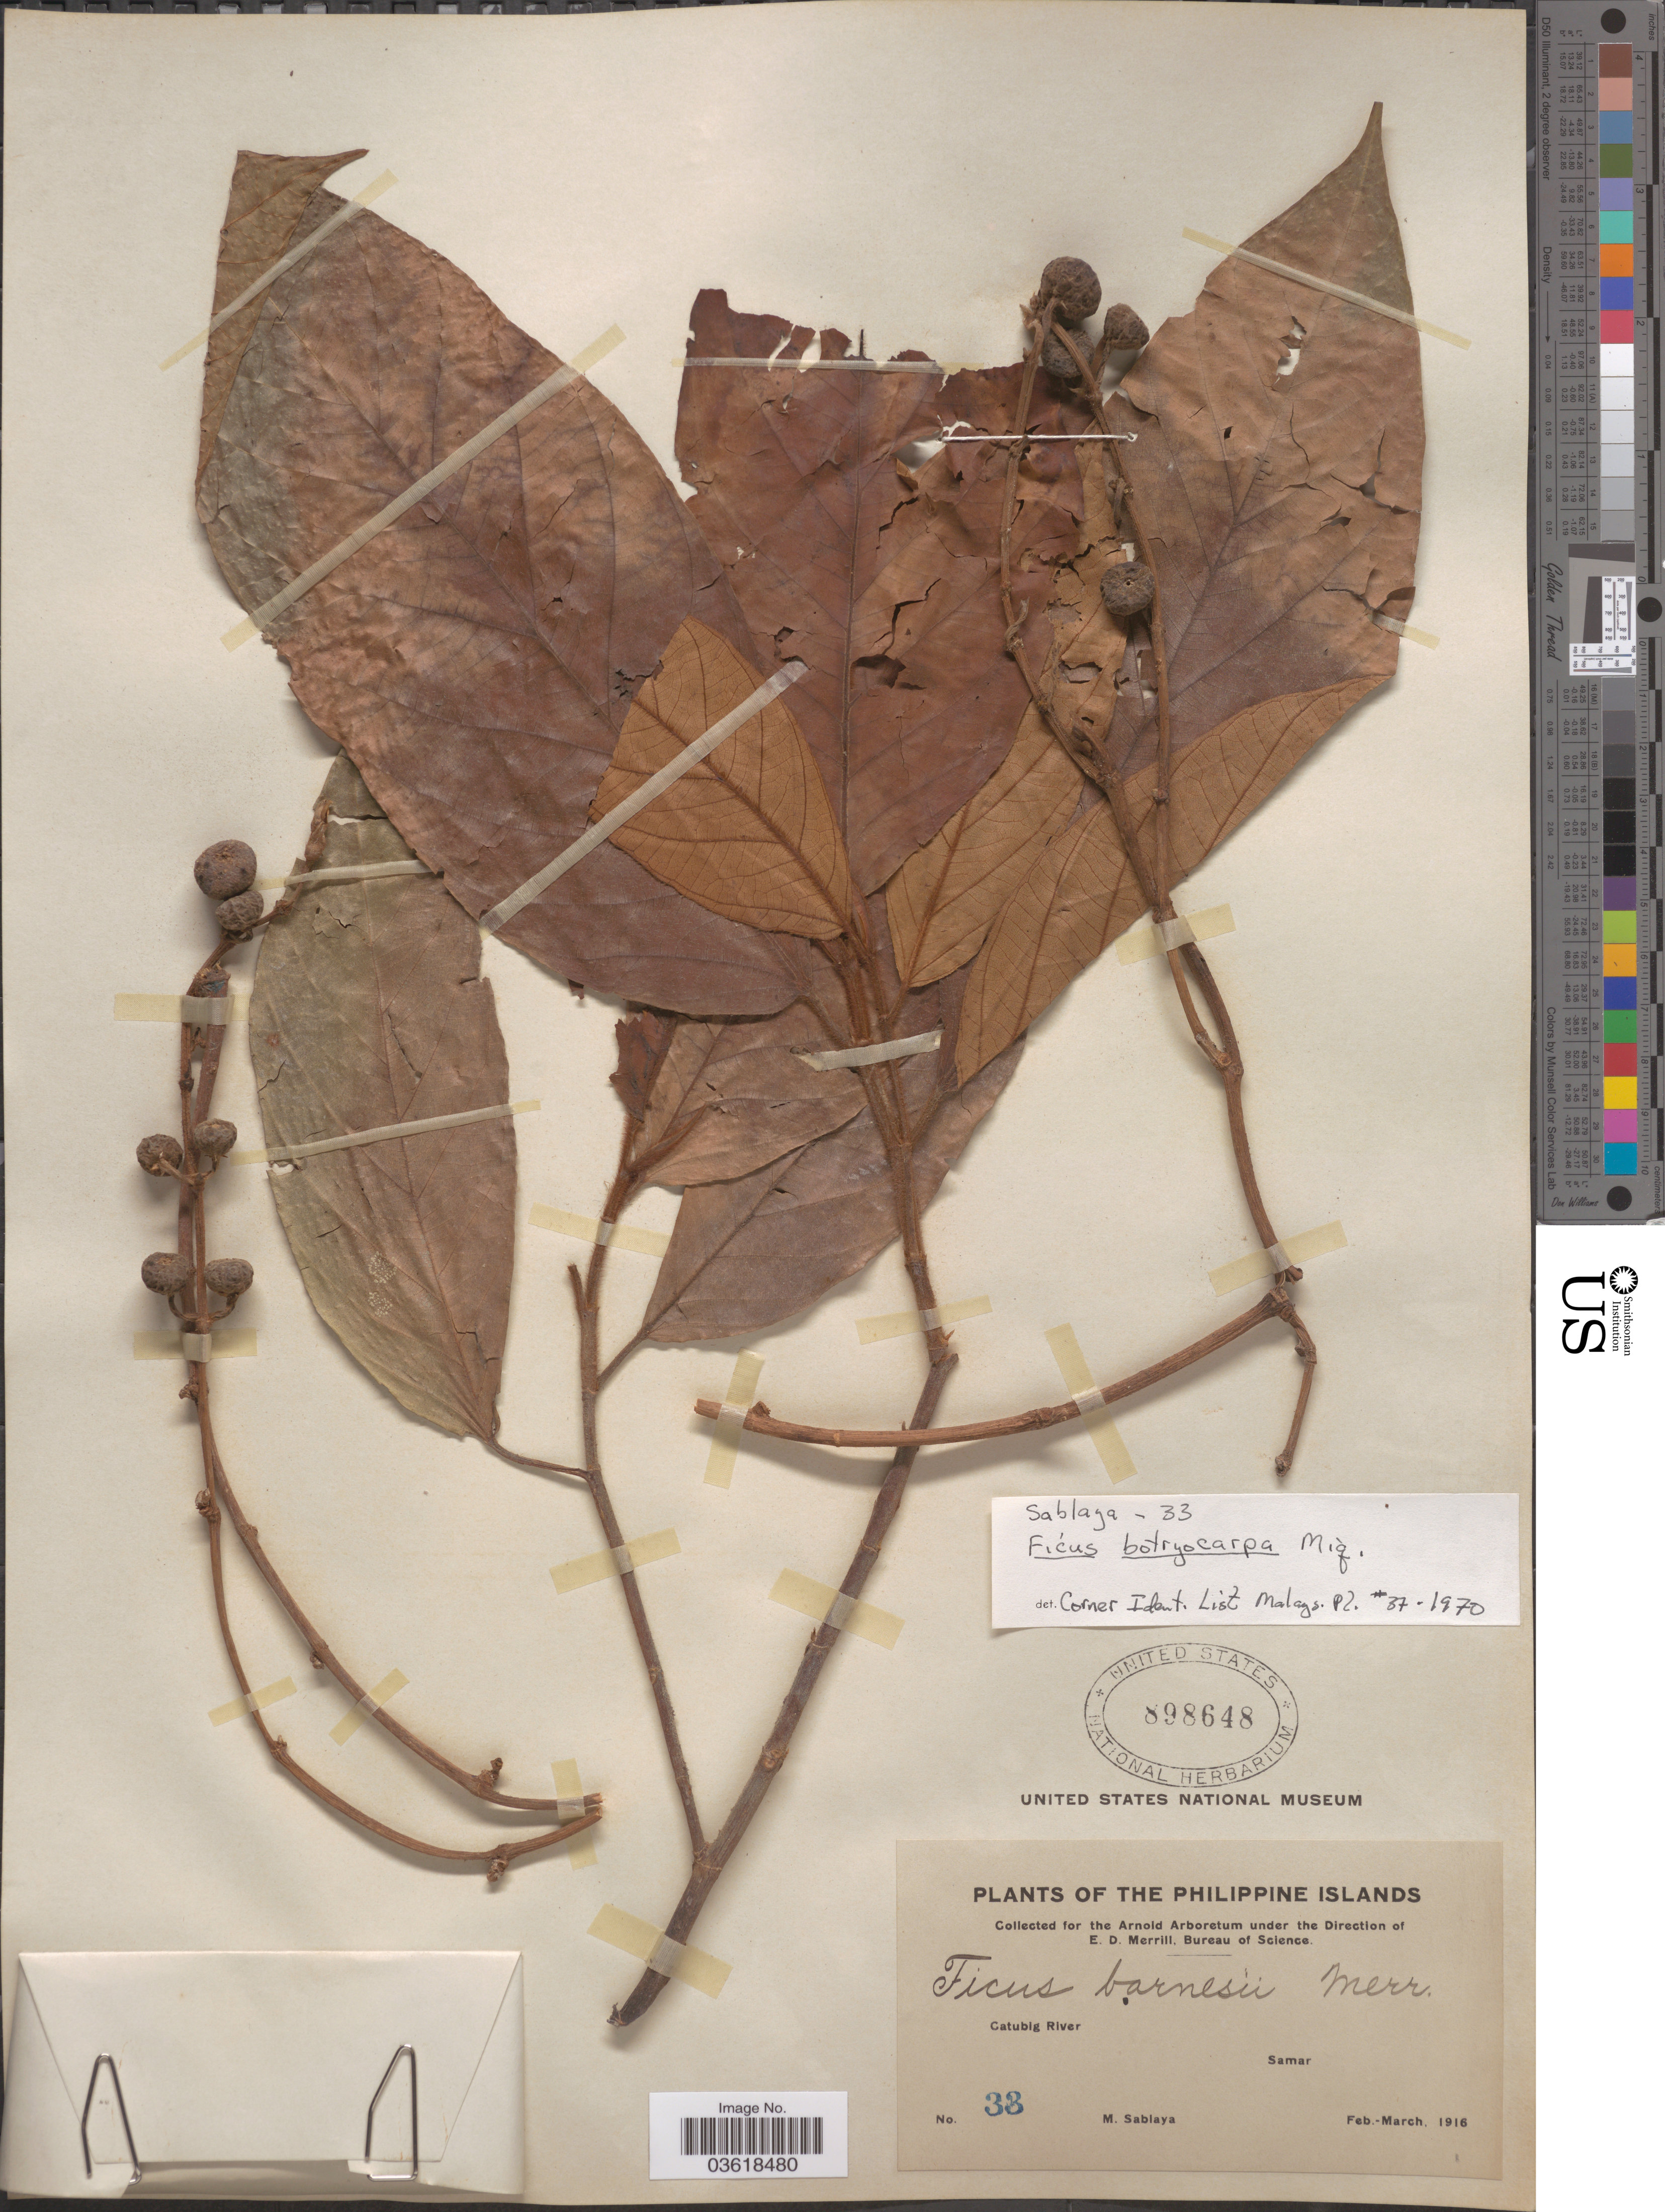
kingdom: Plantae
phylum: Tracheophyta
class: Magnoliopsida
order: Rosales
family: Moraceae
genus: Ficus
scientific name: Ficus botryocarpa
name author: Miq.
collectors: M. Sablaya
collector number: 33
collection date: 1916-02/1916-03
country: Philippines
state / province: Eastern Visayas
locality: The Philippine Islands. Catubig River. Samar.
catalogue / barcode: US 898648